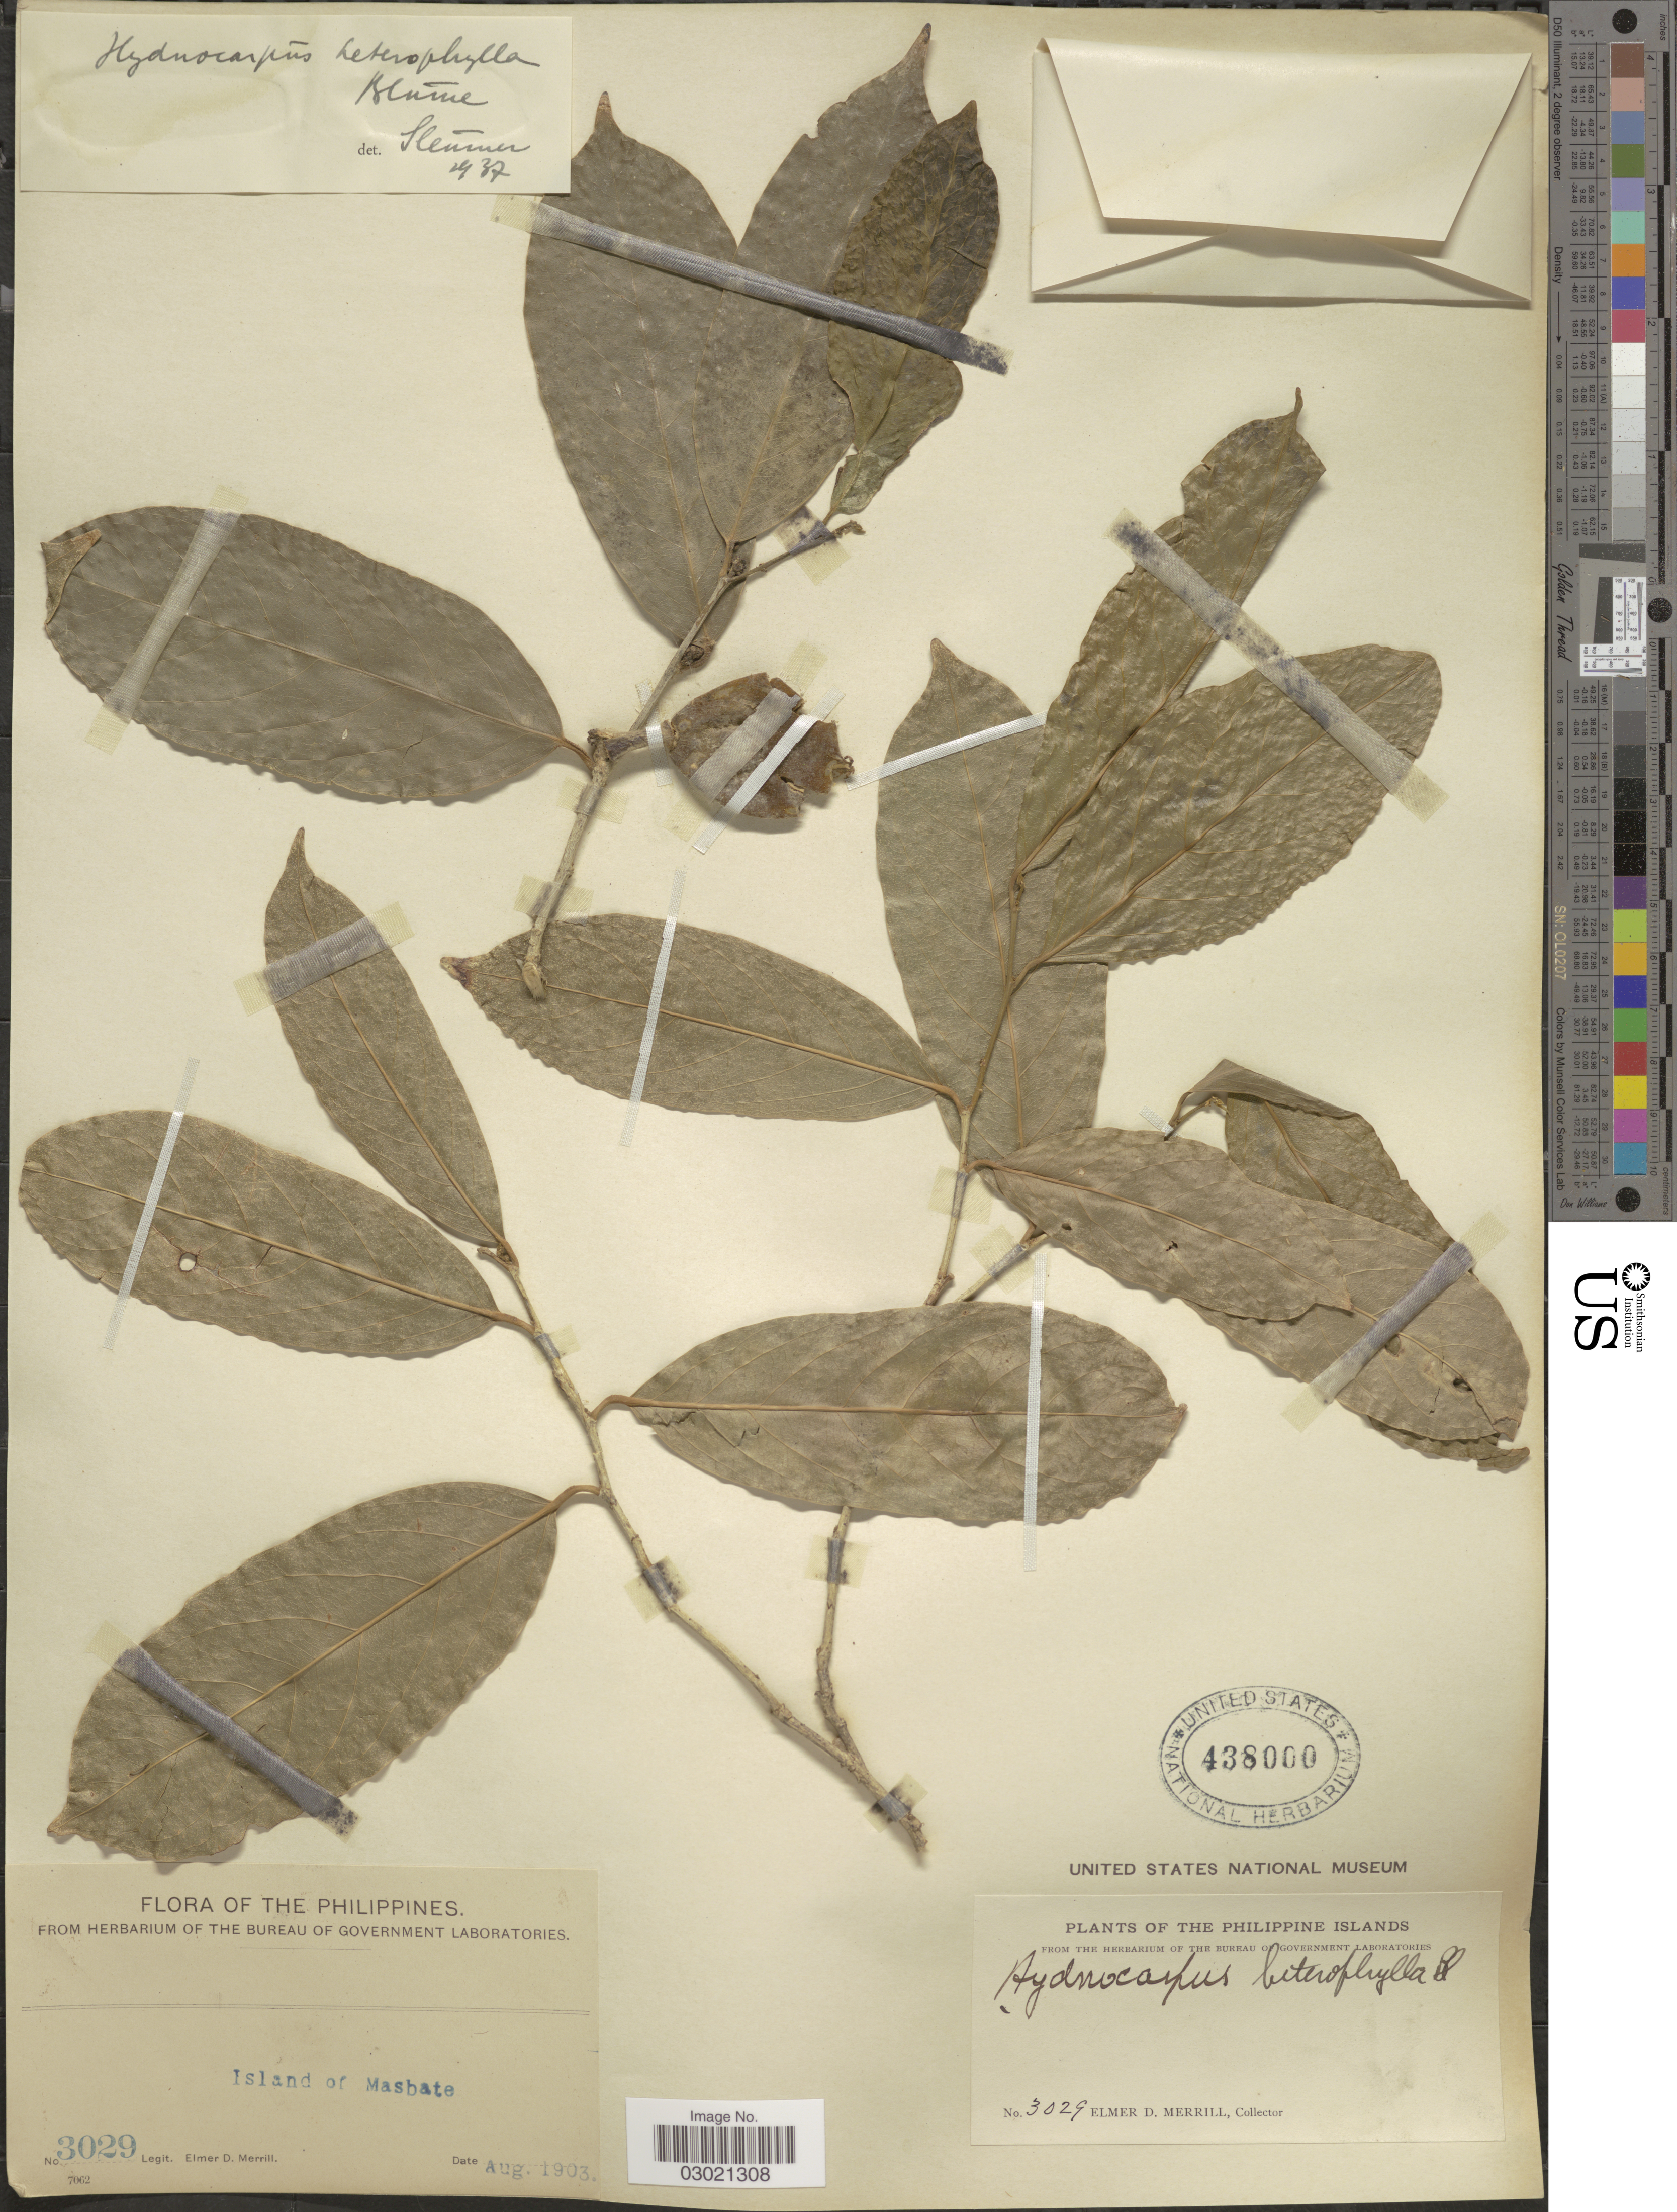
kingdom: Plantae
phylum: Tracheophyta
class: Magnoliopsida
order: Malpighiales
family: Achariaceae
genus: Hydnocarpus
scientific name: Hydnocarpus heterophyllus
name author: Blume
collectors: E. D. Merrill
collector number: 3029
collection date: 1903-08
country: Philippines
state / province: Bicol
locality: Island of Masbate.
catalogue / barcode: US 438000